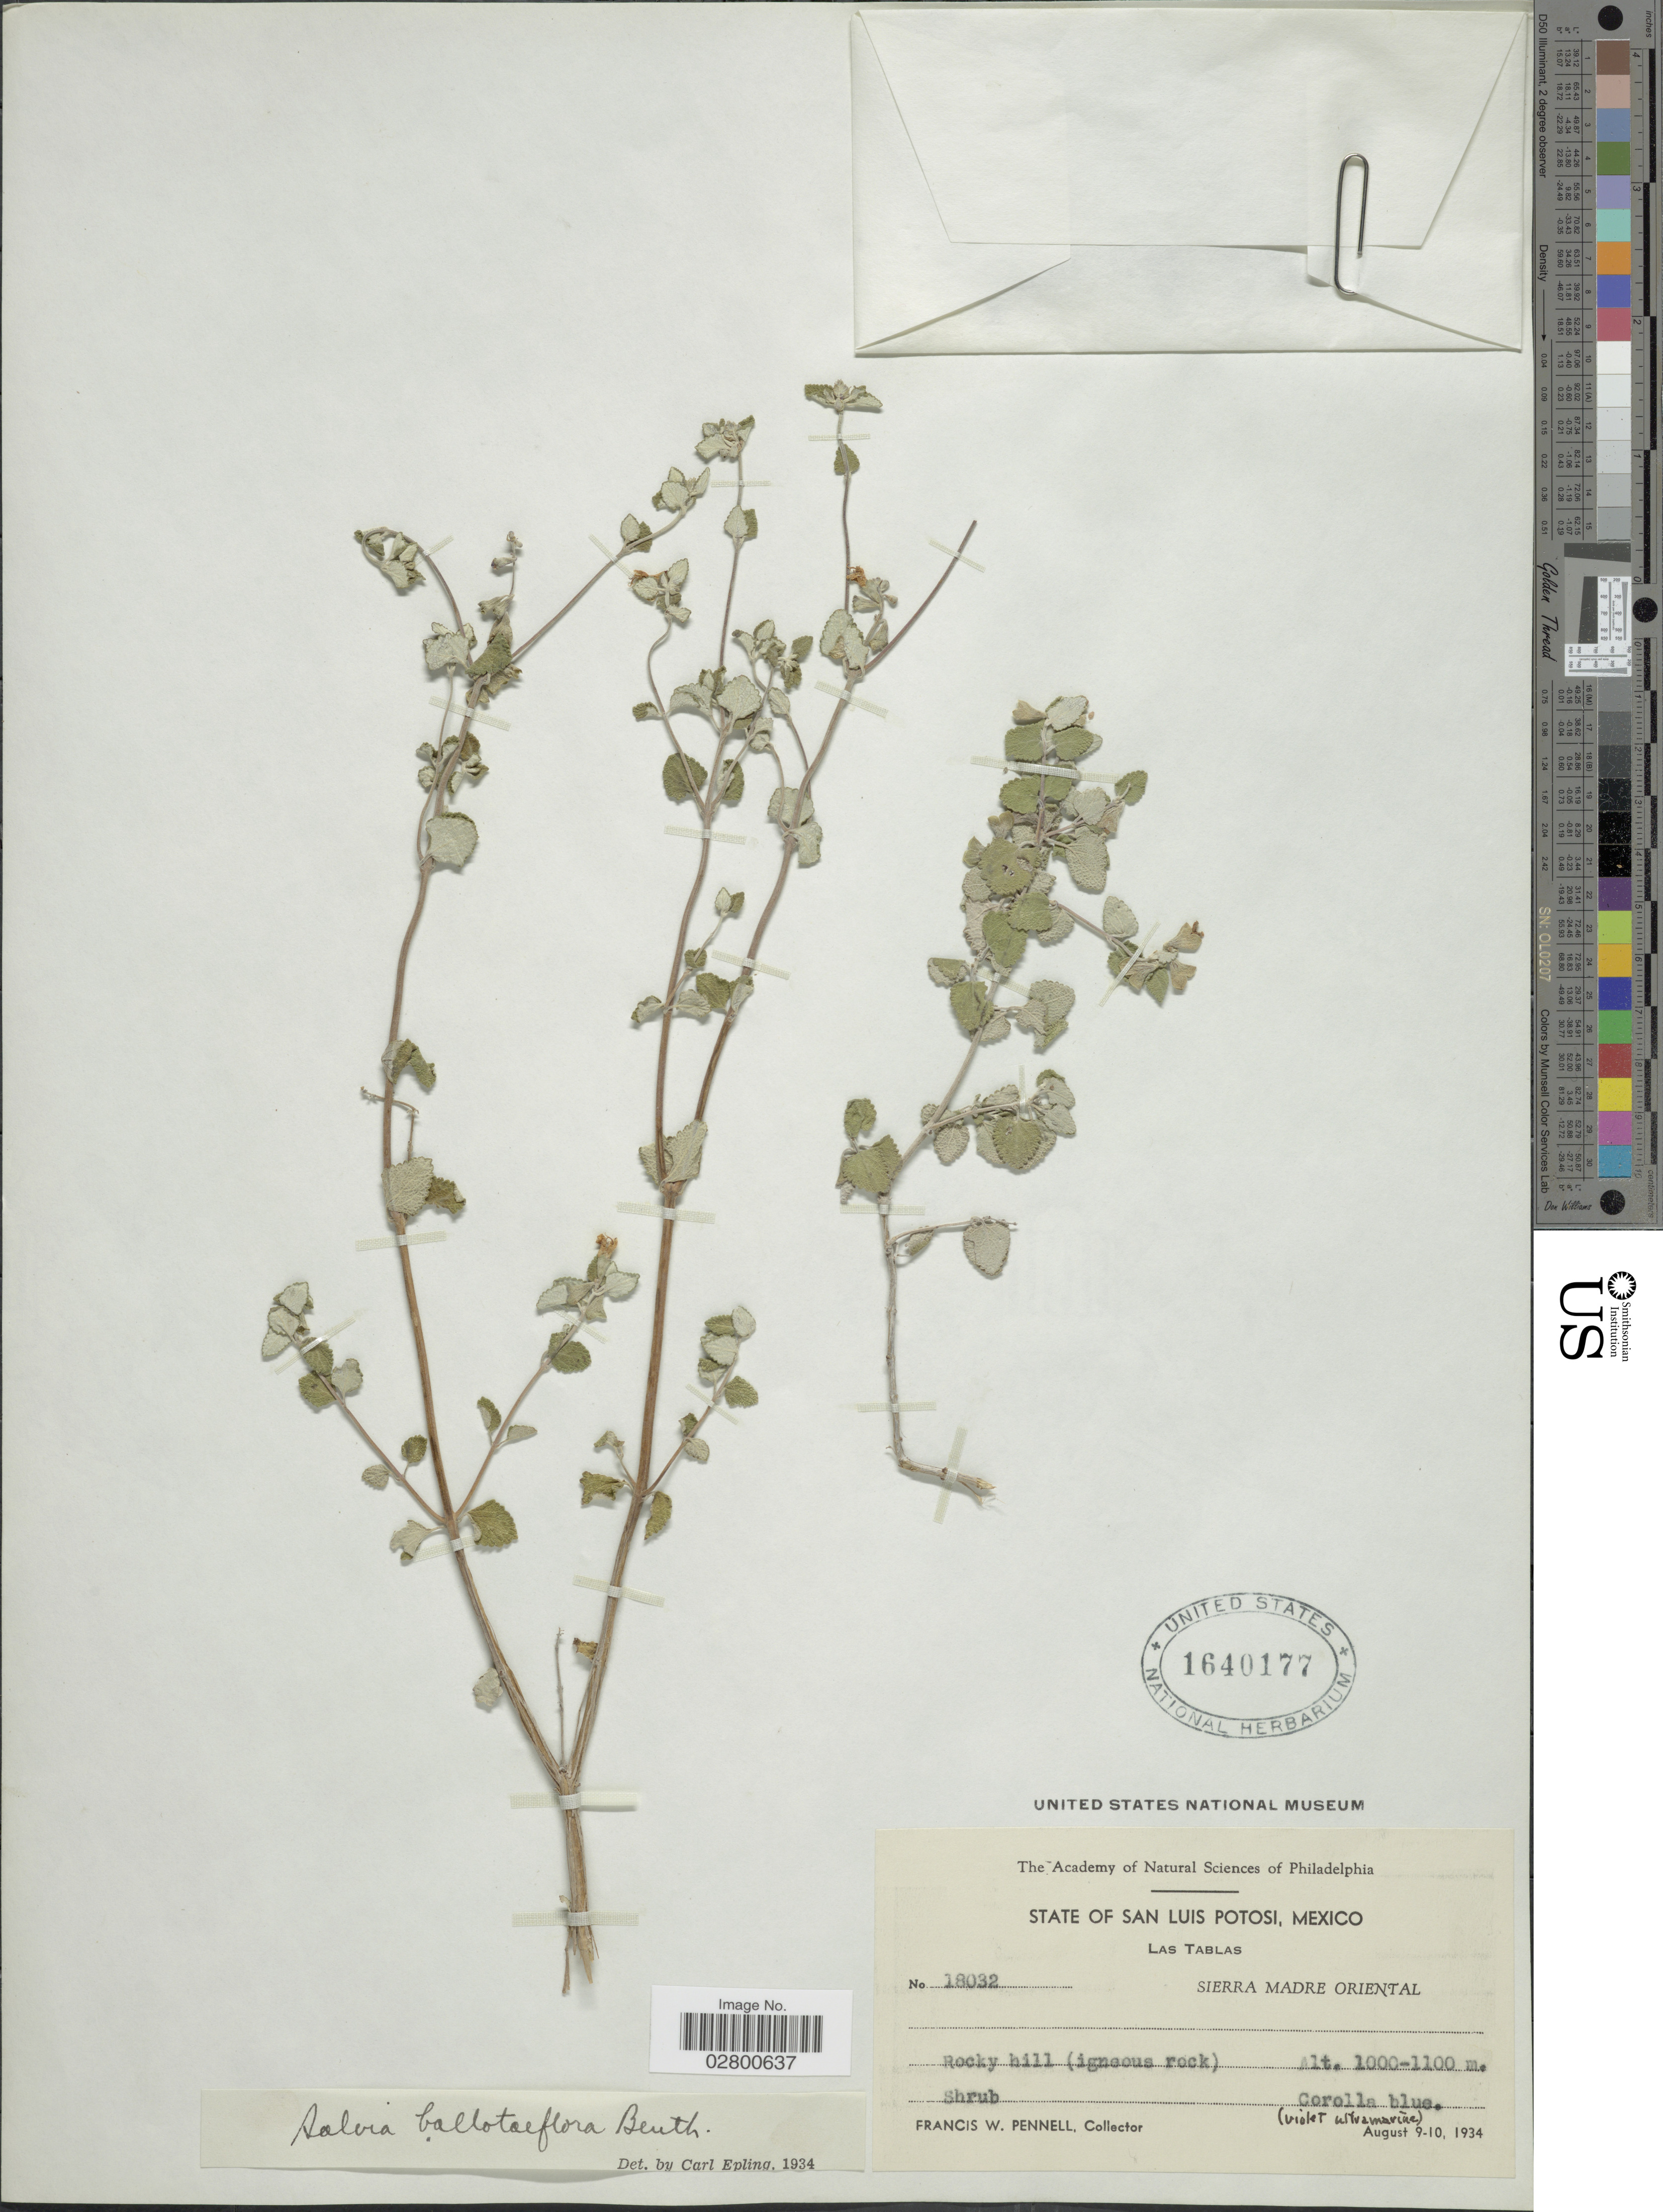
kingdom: Plantae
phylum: Tracheophyta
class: Magnoliopsida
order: Lamiales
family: Lamiaceae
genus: Salvia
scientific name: Salvia ballotiflora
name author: Benth.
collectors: F. W. Pennell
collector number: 18032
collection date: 1934-08-09/1934-08-10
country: Mexico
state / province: San Luis Potosí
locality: Las Tablas, Sierra Madre Oriental.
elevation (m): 1000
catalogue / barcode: US 1640177